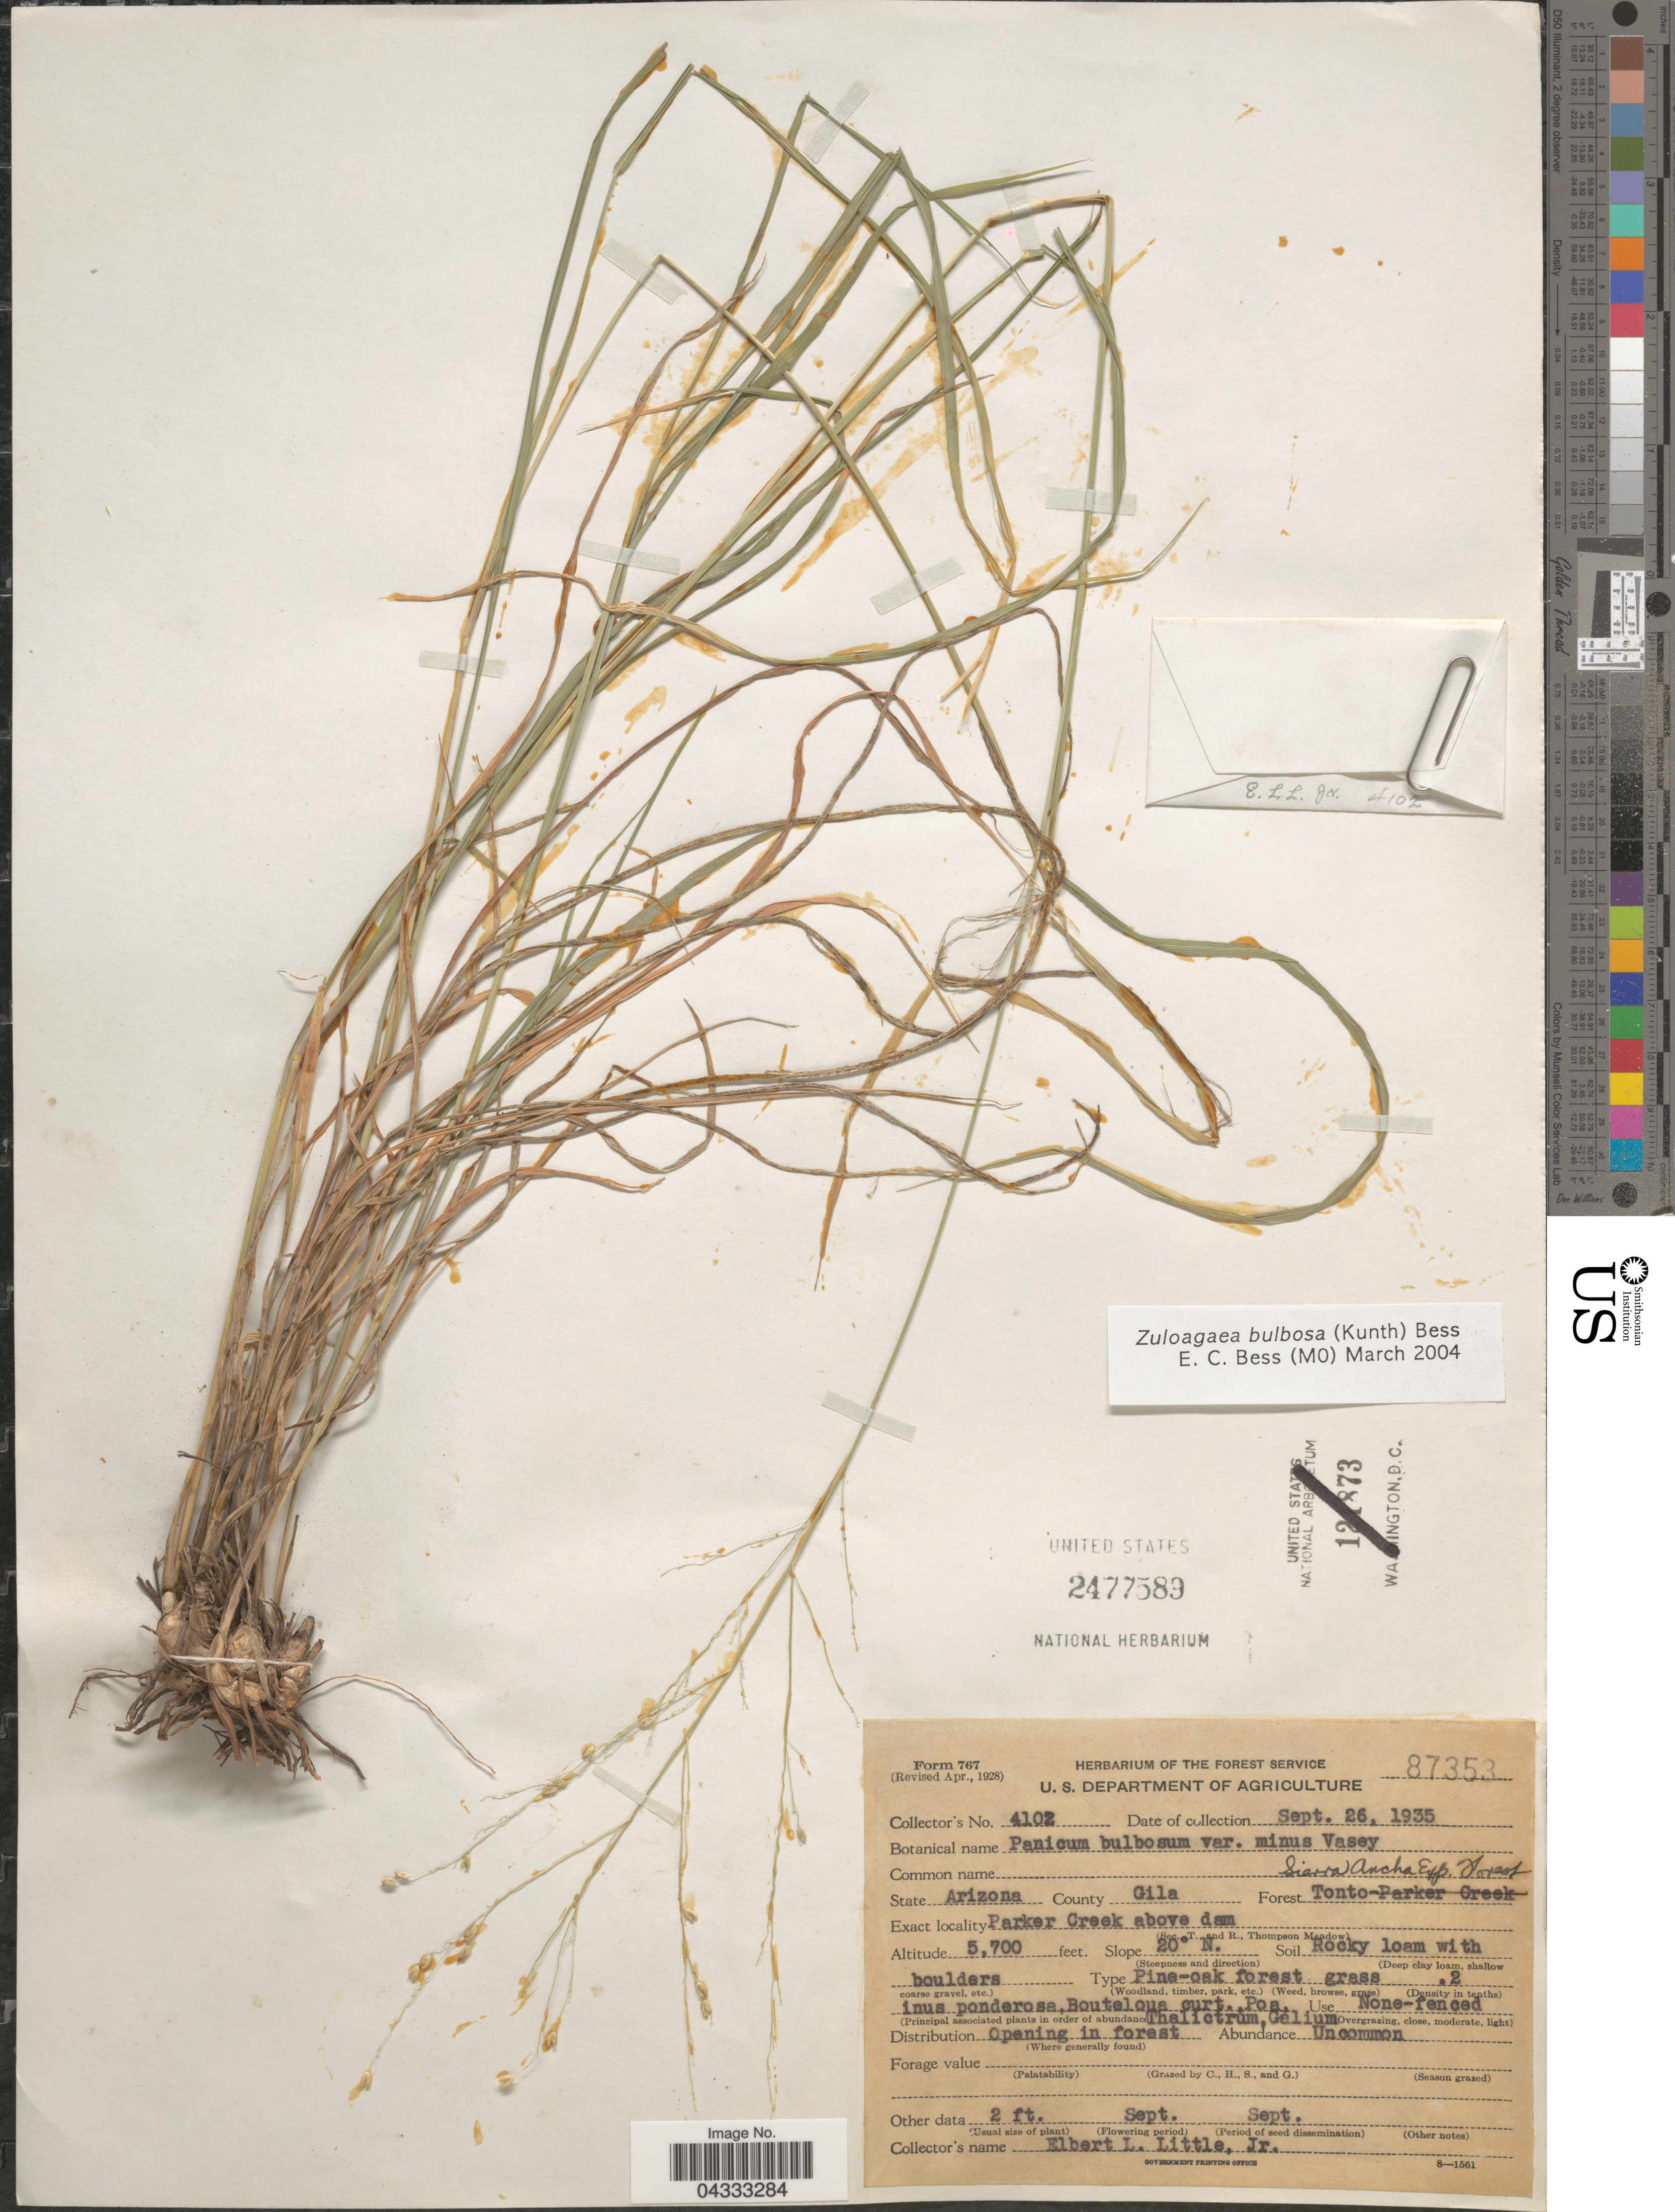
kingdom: Plantae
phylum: Tracheophyta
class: Liliopsida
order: Poales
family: Poaceae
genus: Zuloagaea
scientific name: Zuloagaea bulbosa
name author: (Kunth) E. Bess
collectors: E. L. Little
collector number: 4102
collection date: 1935-09-26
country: United States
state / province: Arizona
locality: County Gila. Forest Tonto Sierra Ancha Exp. Forest. Parker Creek above dam. Slope 20° N.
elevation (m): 1737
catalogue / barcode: US 2477589